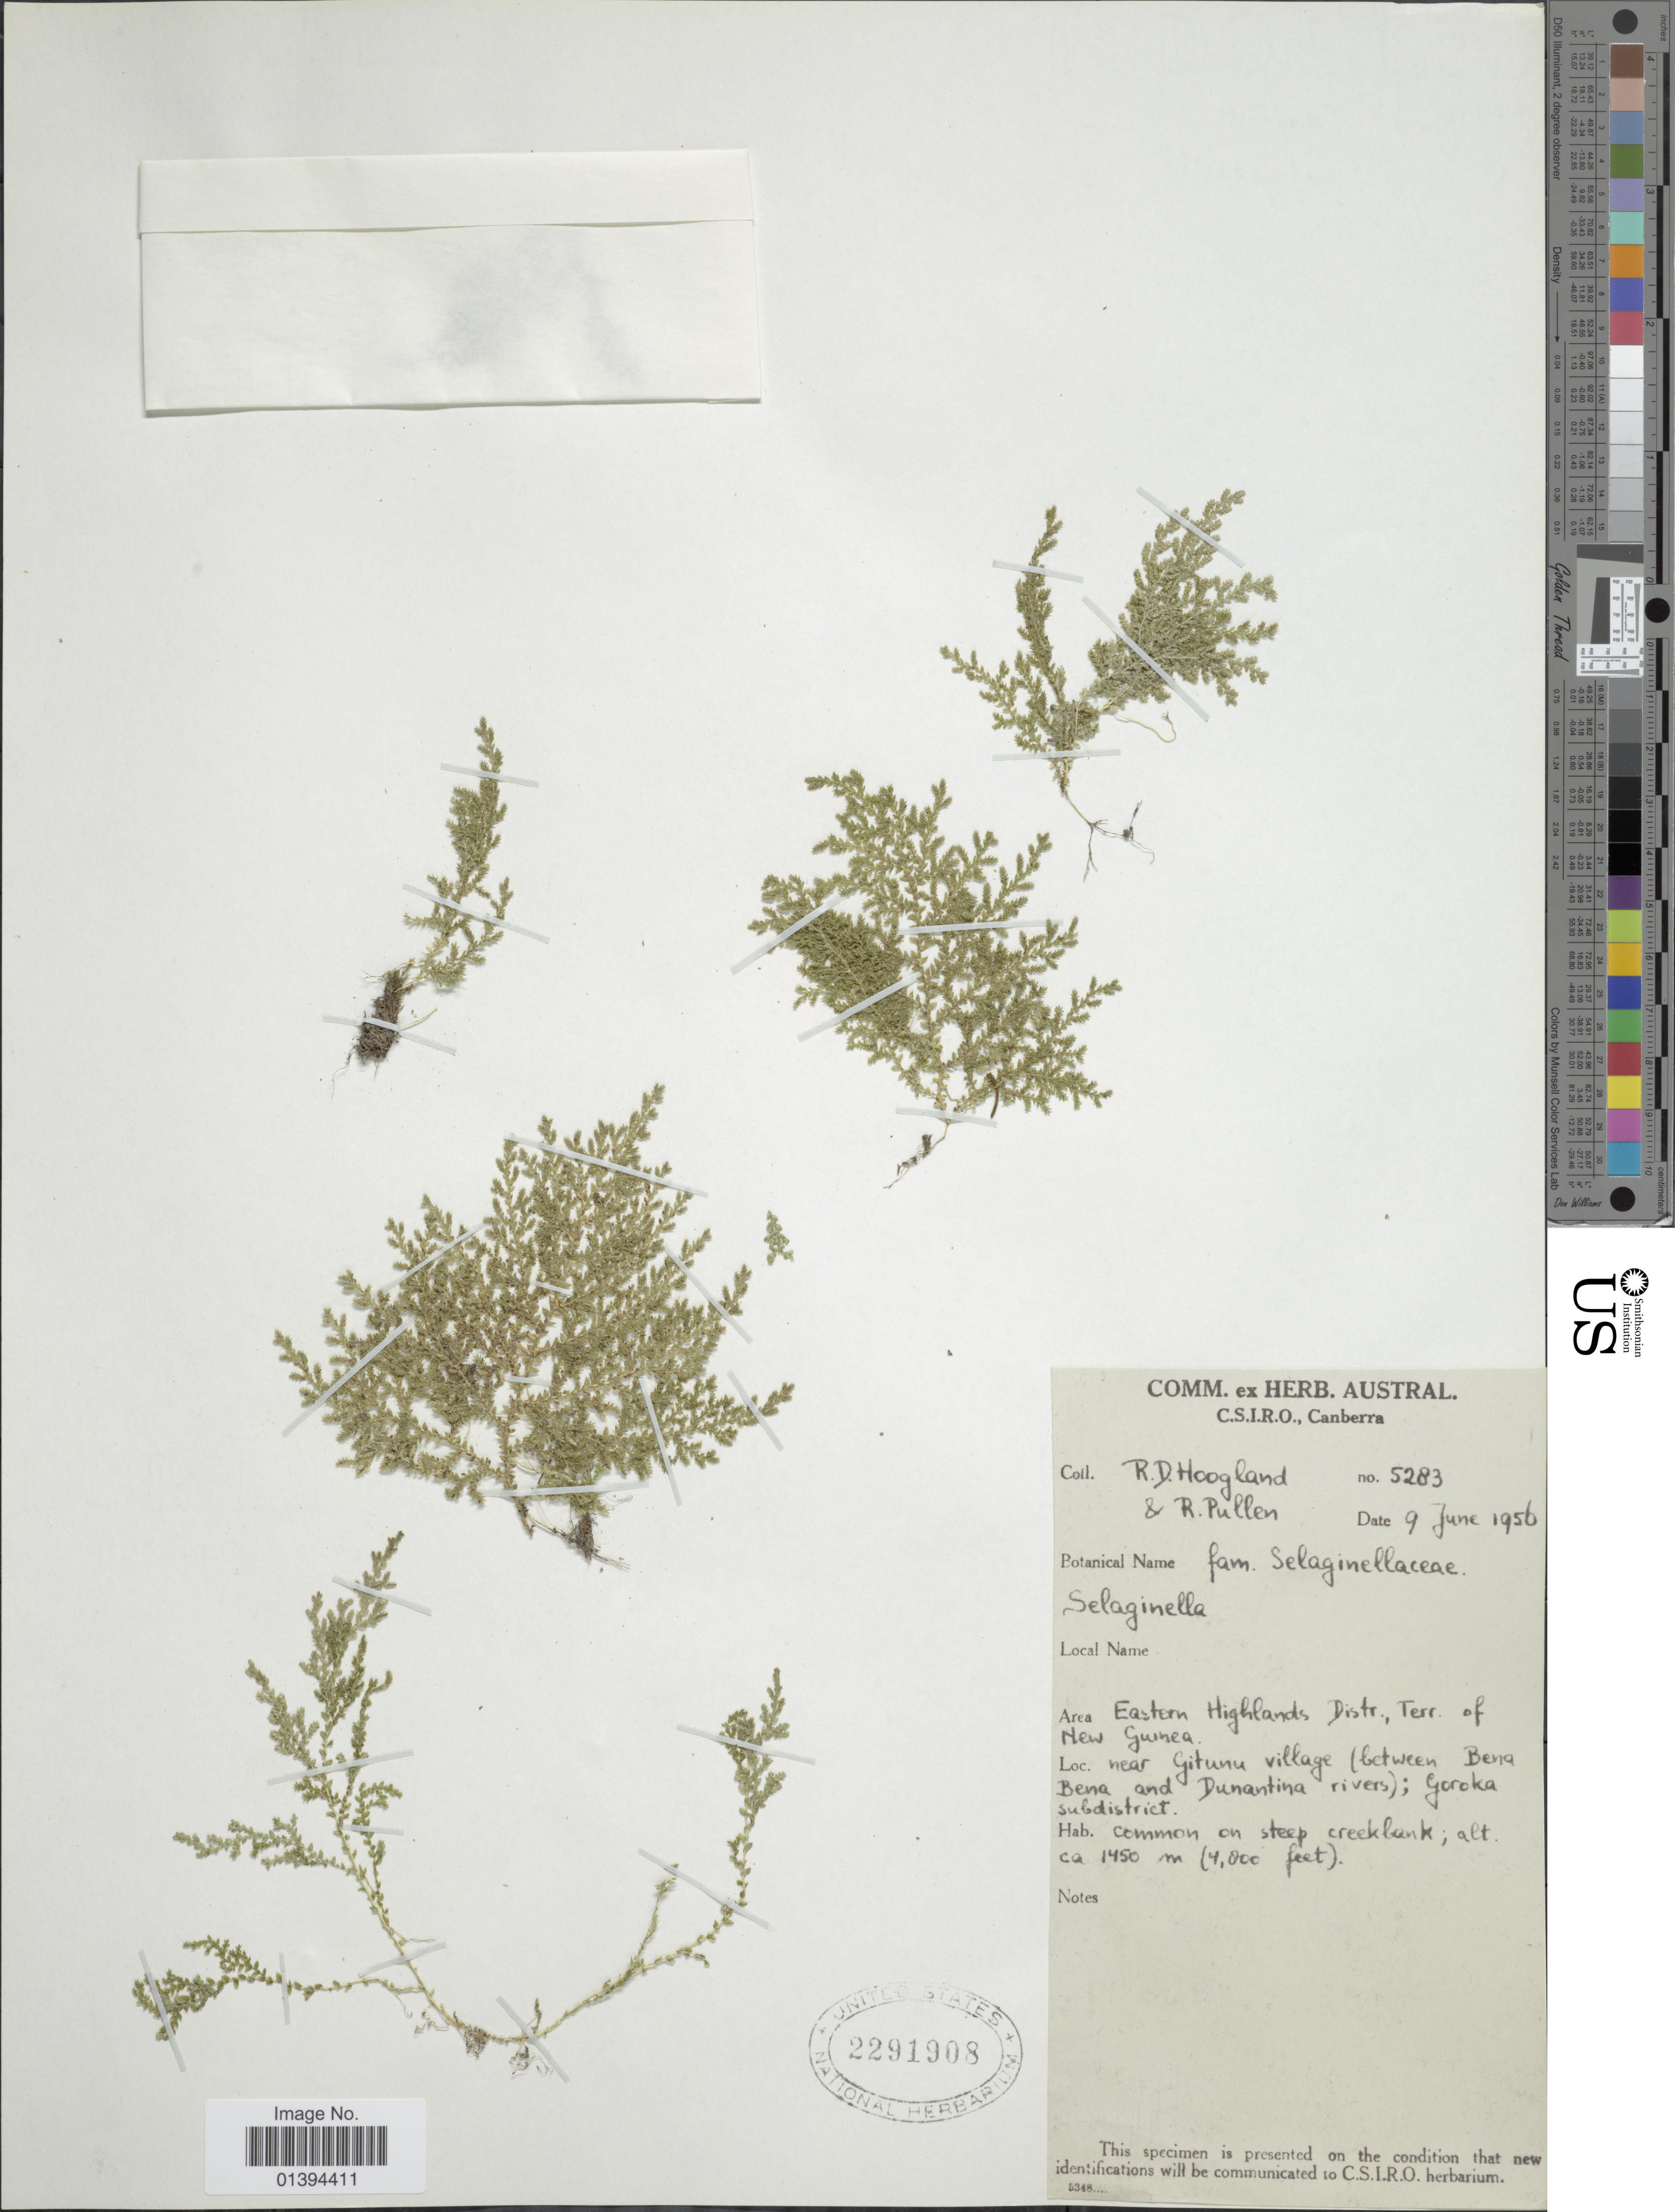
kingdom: Plantae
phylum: Tracheophyta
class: Lycopodiopsida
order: Selaginellales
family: Selaginellaceae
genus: Selaginella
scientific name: Selaginella sp.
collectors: R. D. Hoogland & R. Pullen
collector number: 5283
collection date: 1956-06-09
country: Papua New Guinea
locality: Eastern Highlands Distr., Terr. of New Guinea, near Gitunu village (between Bena Bena and Dunantina rivers); Goroka subdistrict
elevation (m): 1450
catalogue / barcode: US 2291908